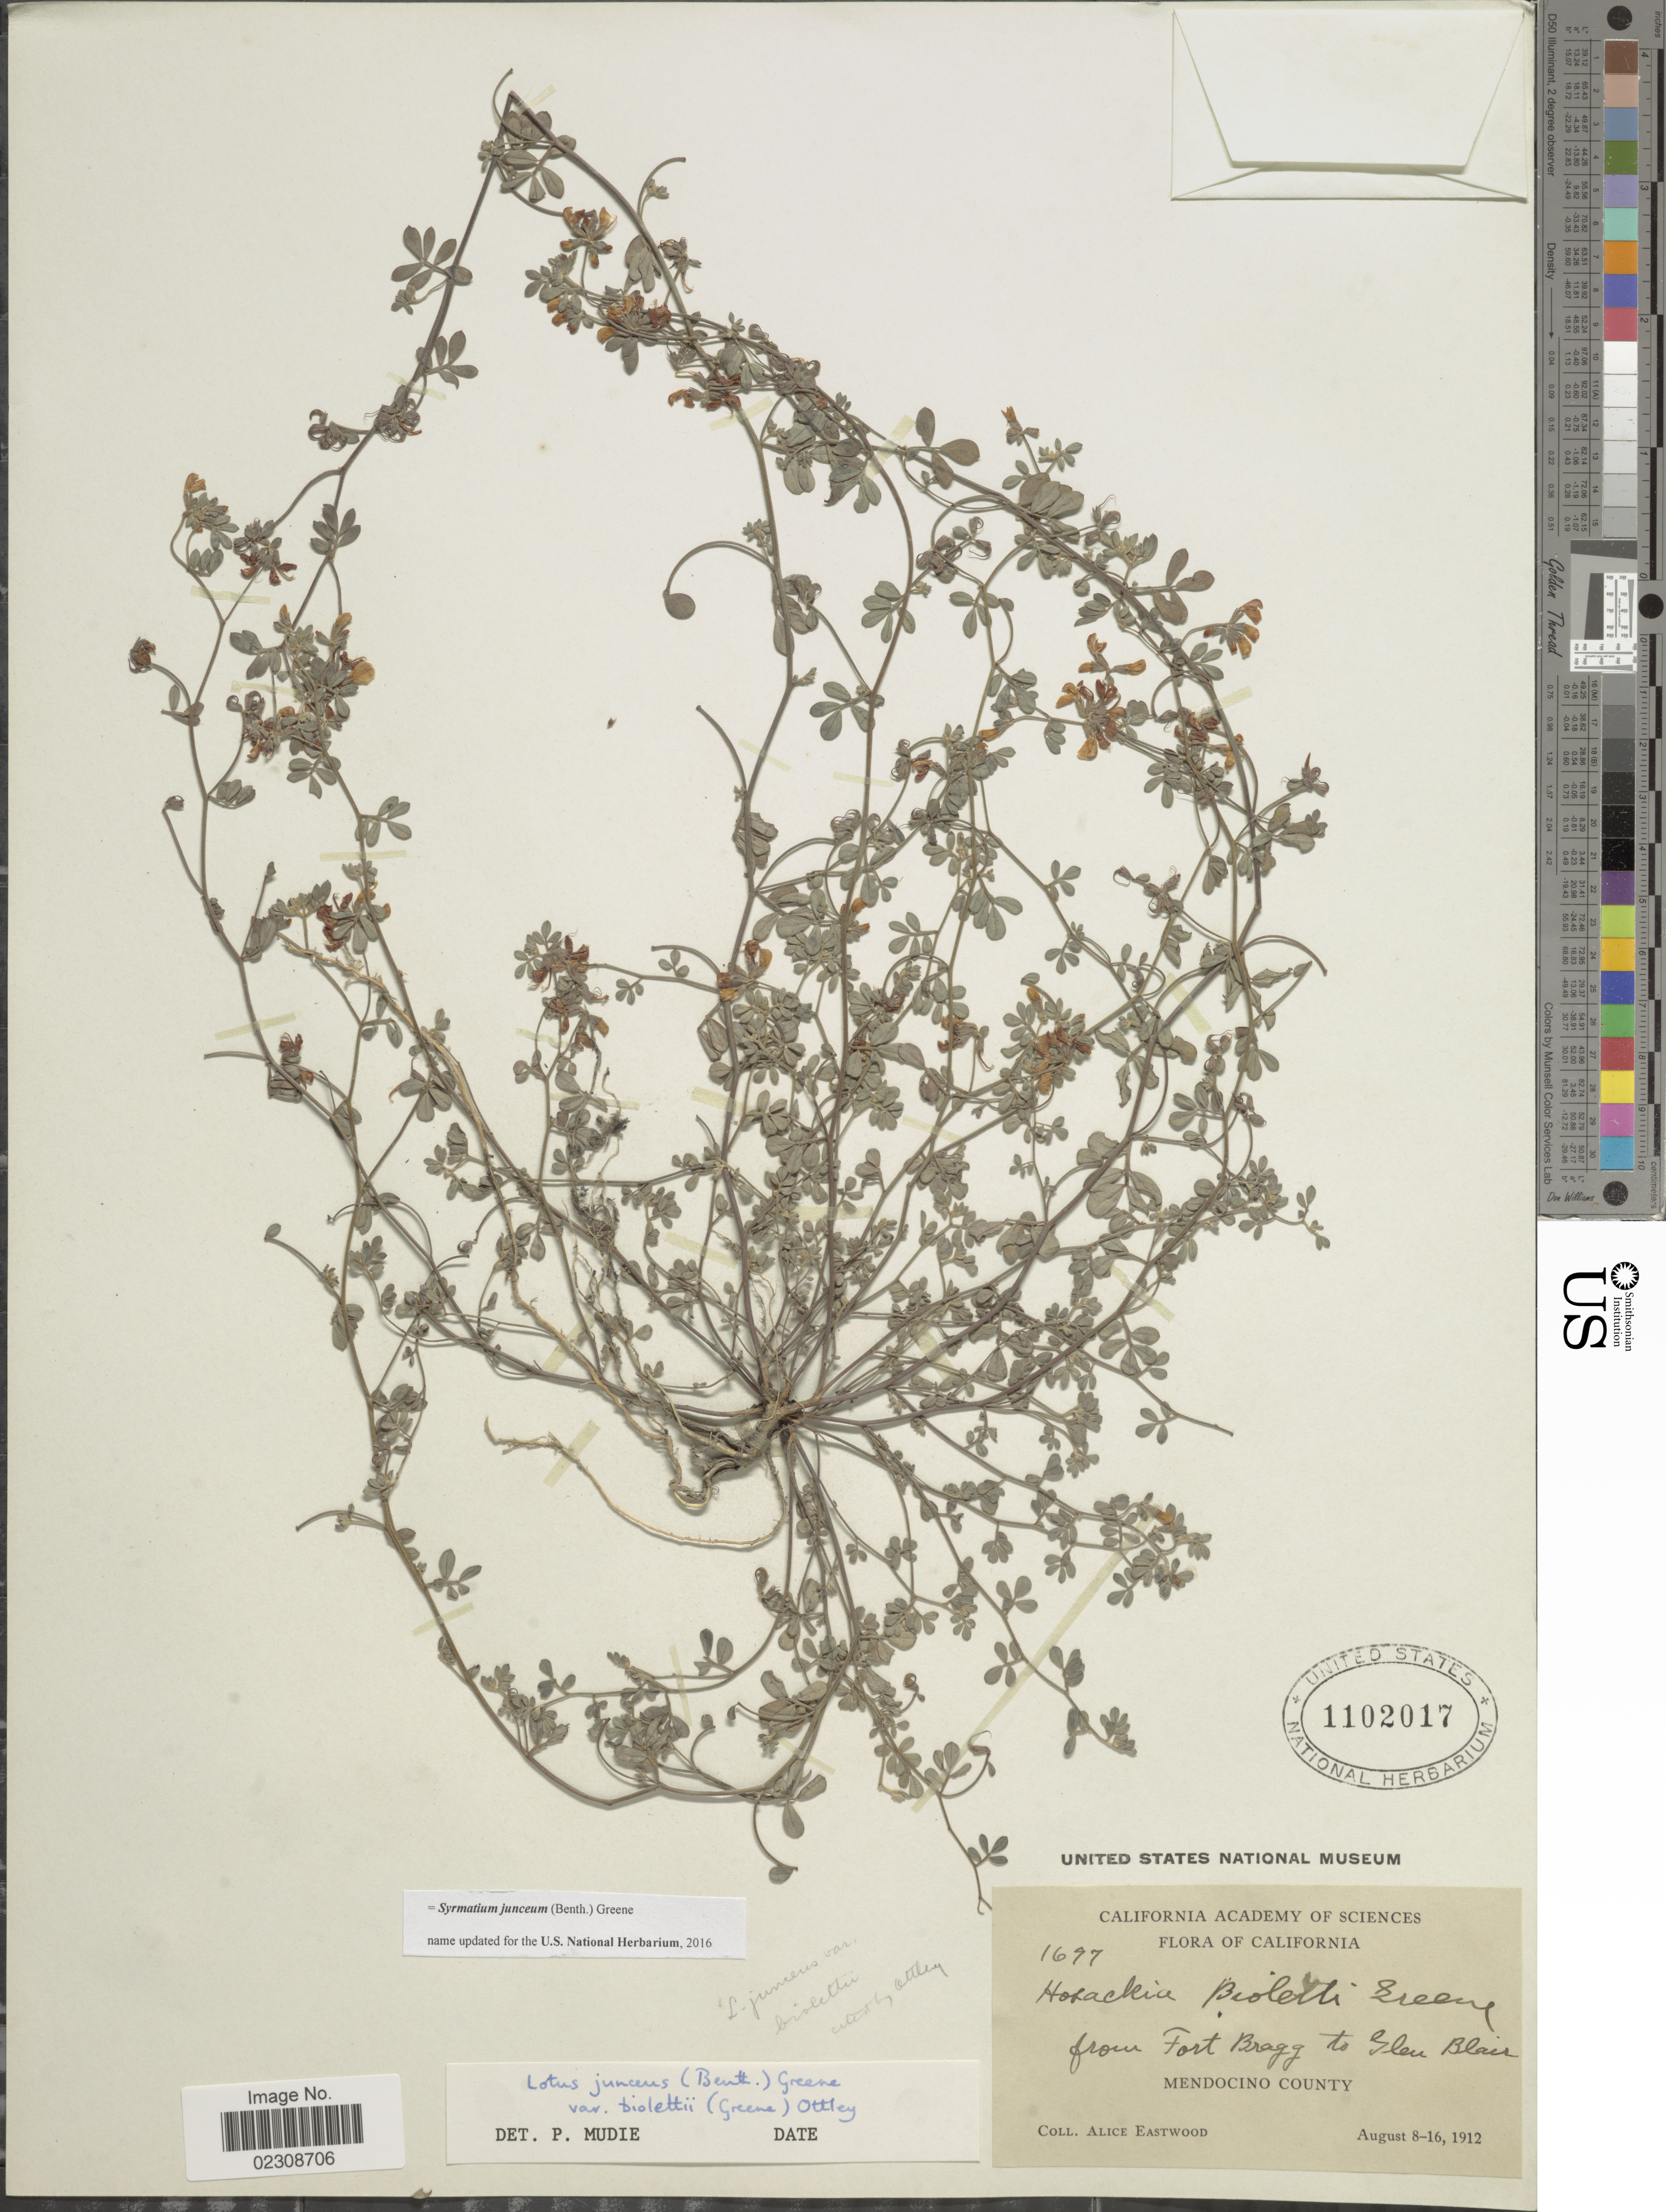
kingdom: Plantae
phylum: Tracheophyta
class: Magnoliopsida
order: Fabales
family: Fabaceae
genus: Syrmatium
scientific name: Syrmatium junceum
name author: (Benth.) Greene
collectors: A. Eastwood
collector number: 1677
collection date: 1912-08-08/1912-08-16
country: United States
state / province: California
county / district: Mendocino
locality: From Fort Bragg to Glen Blair. Mendocino County.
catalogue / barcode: US 1102017